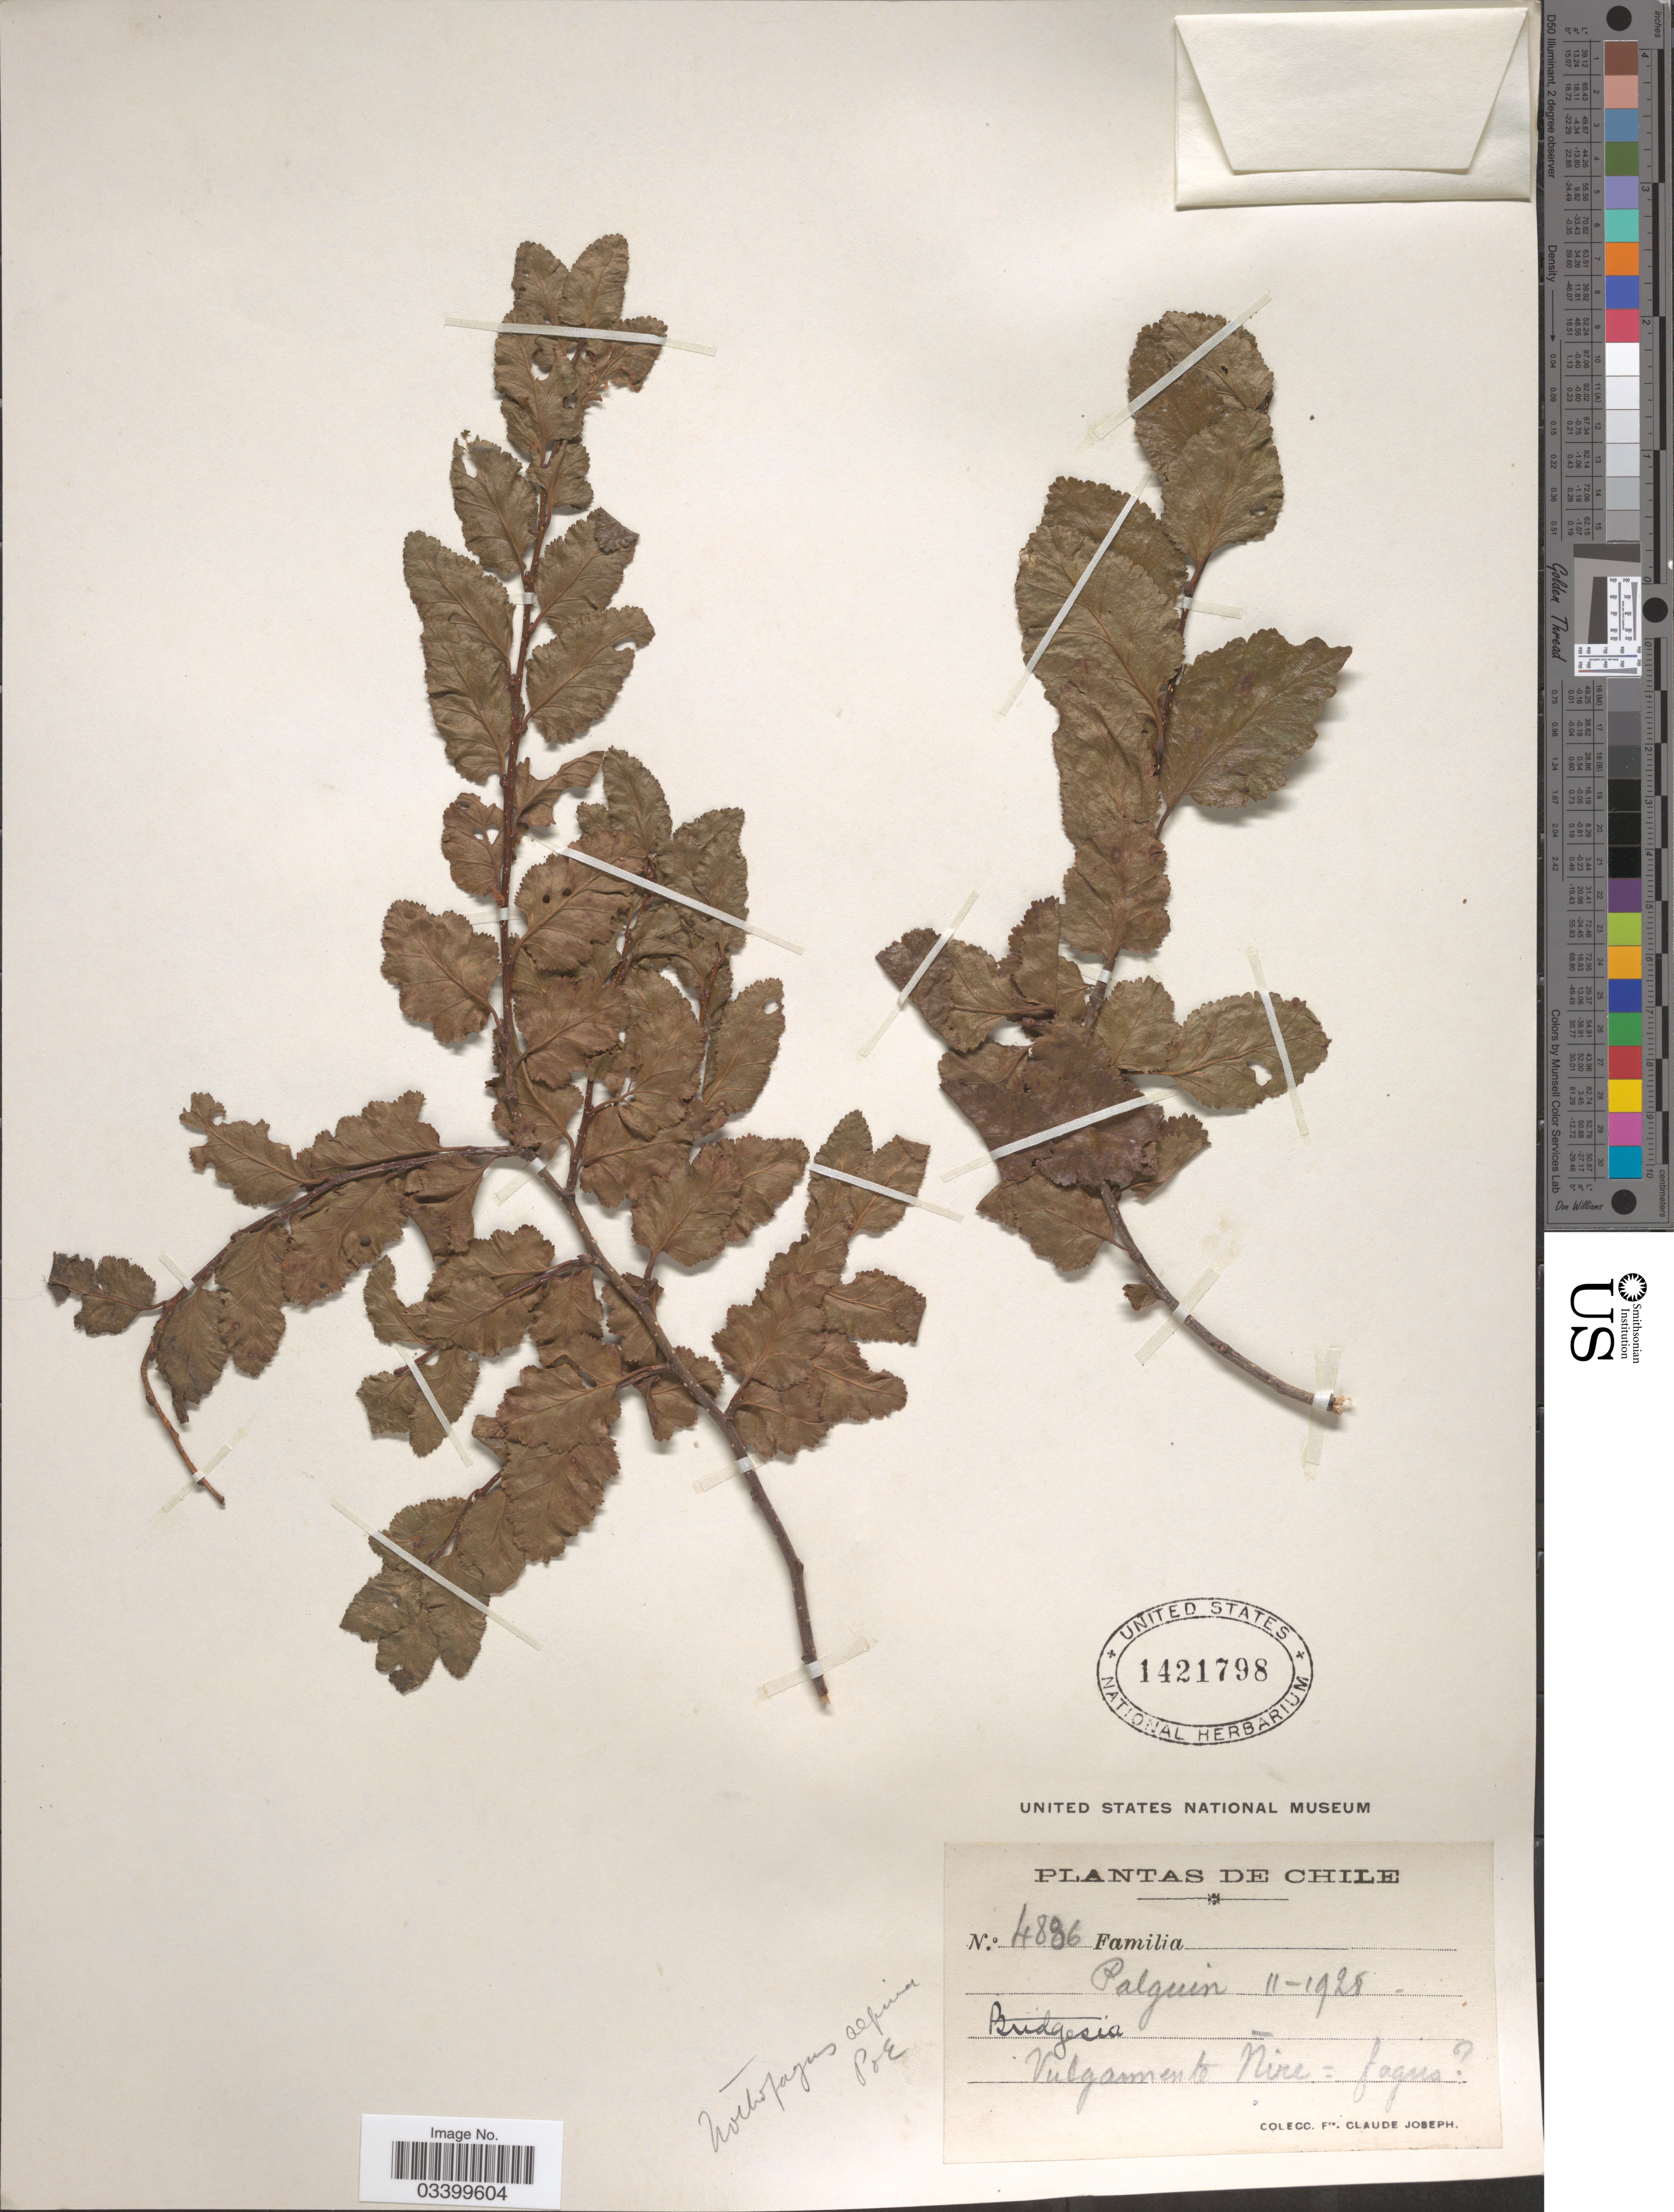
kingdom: Plantae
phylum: Tracheophyta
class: Magnoliopsida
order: Fagales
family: Nothofagaceae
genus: Nothofagus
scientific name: Nothofagus alpina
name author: (Poepp. ex A. DC.) Oerst.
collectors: Frere Claude Joseph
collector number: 4886*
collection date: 1928-11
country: Chile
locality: Palguin.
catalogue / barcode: US 1421798